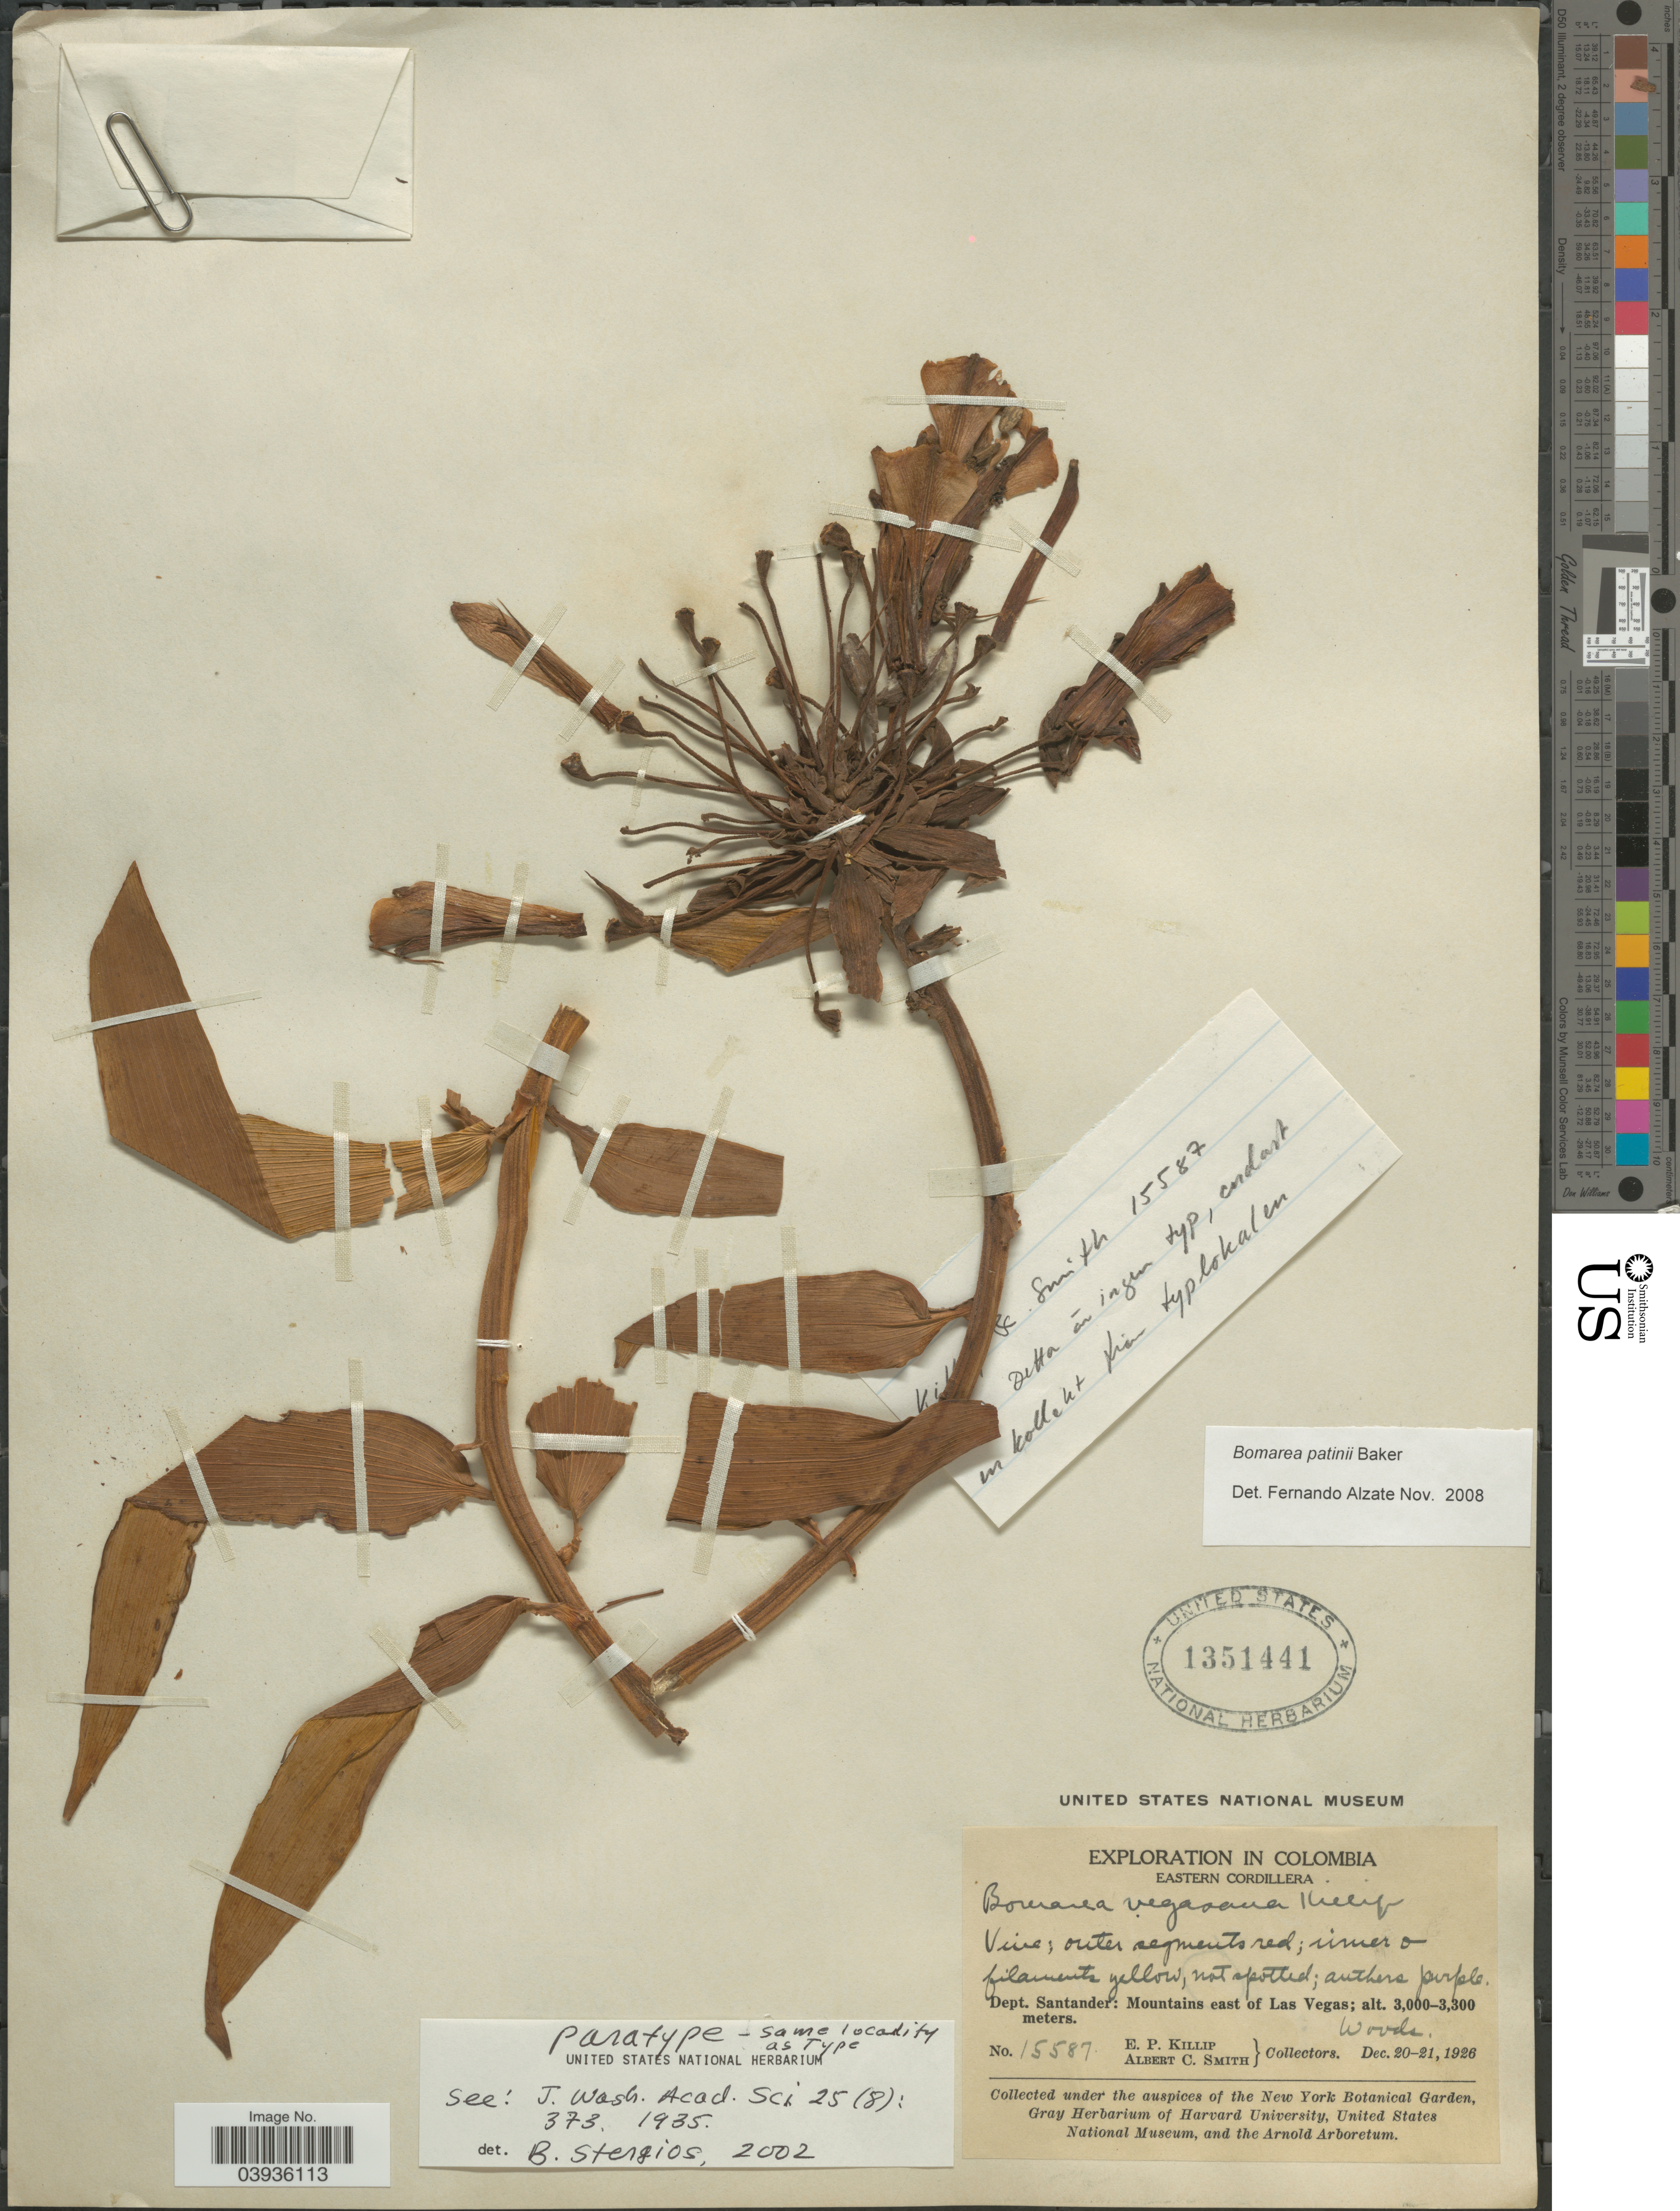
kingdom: Plantae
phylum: Tracheophyta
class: Liliopsida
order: Liliales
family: Alstroemeriaceae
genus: Bomarea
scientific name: Bomarea patinii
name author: Baker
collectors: E. P. Killip & A. C. Smith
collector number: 15587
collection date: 1926-12-20/1926-12-21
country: Colombia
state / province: Santander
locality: Eastern Cordillera. Dept. Santander: Mountains east of Las Vegas.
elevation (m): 3000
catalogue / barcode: US 1351441